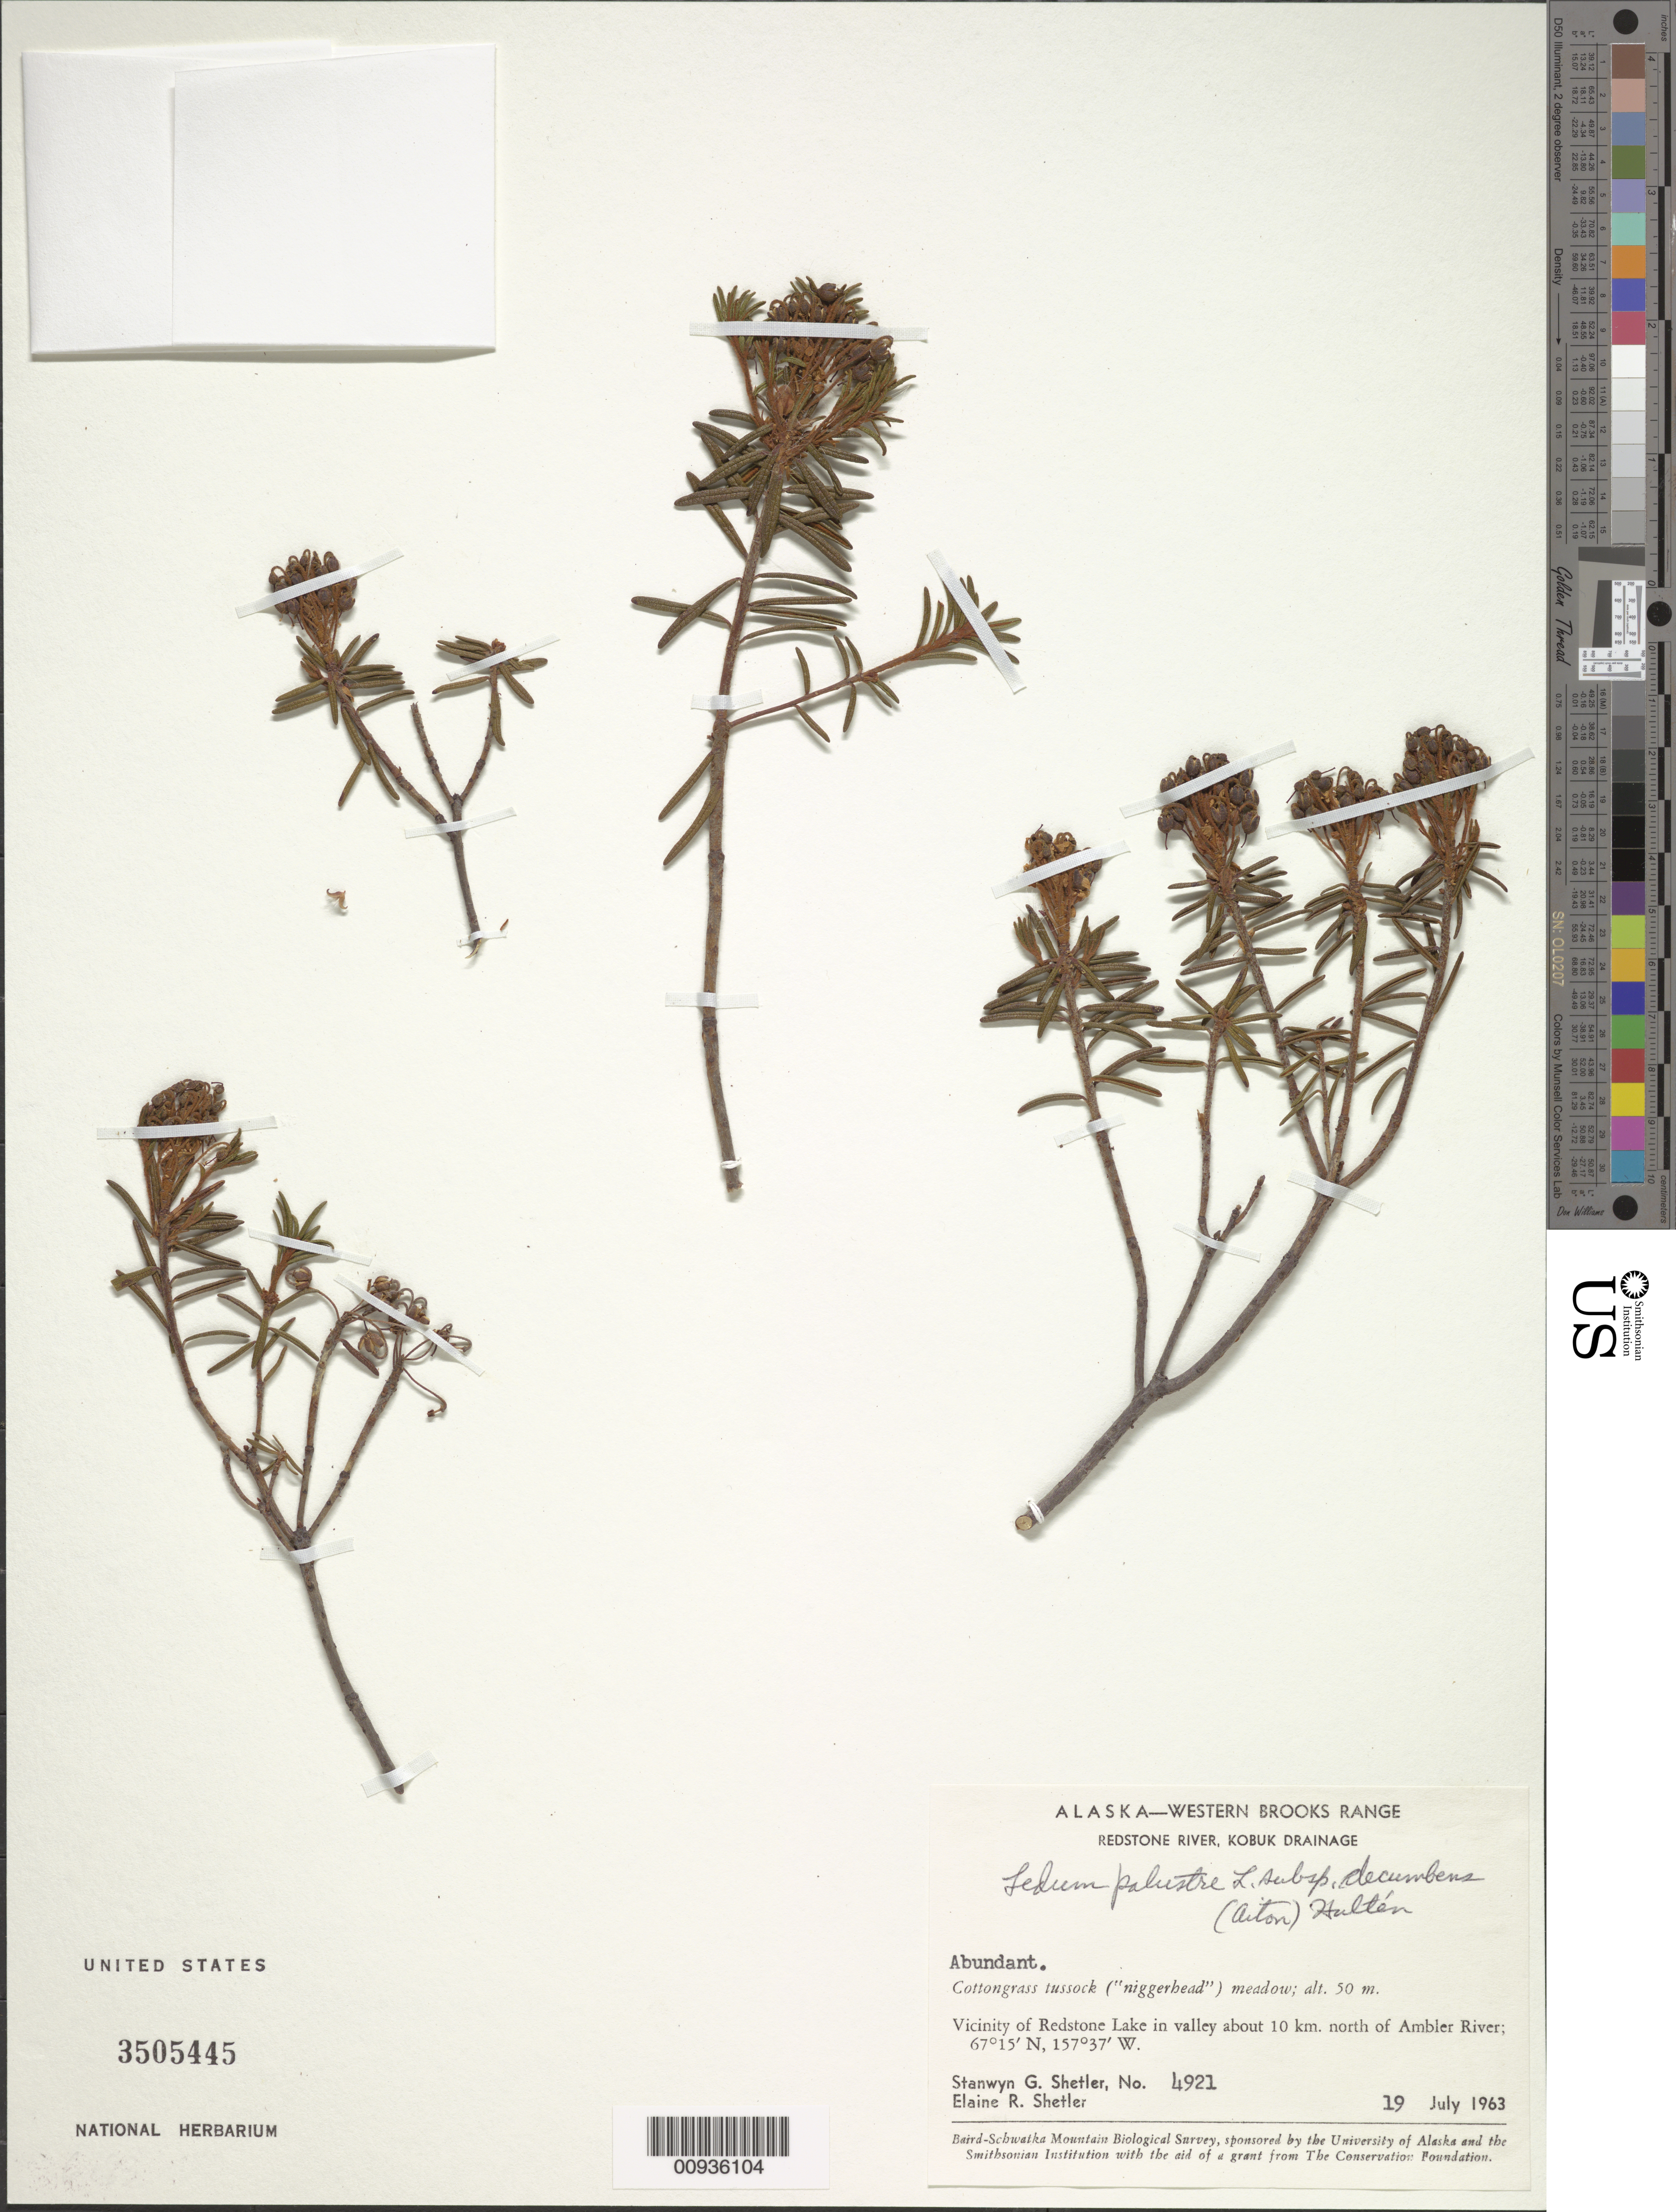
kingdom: Plantae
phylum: Tracheophyta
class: Magnoliopsida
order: Ericales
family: Ericaceae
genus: Ledum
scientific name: Ledum palustre subsp. decumbens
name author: (Aiton) Hultén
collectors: S. Shetler & E. R. Shetler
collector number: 4921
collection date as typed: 19 Jul 1963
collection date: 1963-07-19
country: United States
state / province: Alaska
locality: Vicinity of Redstone Lake in valley about 10 km. north of Ambler River. Western Brooks Range, Redstone River, Kobuk Drainage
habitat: Cottongrass tussock meadow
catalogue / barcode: US 3505445